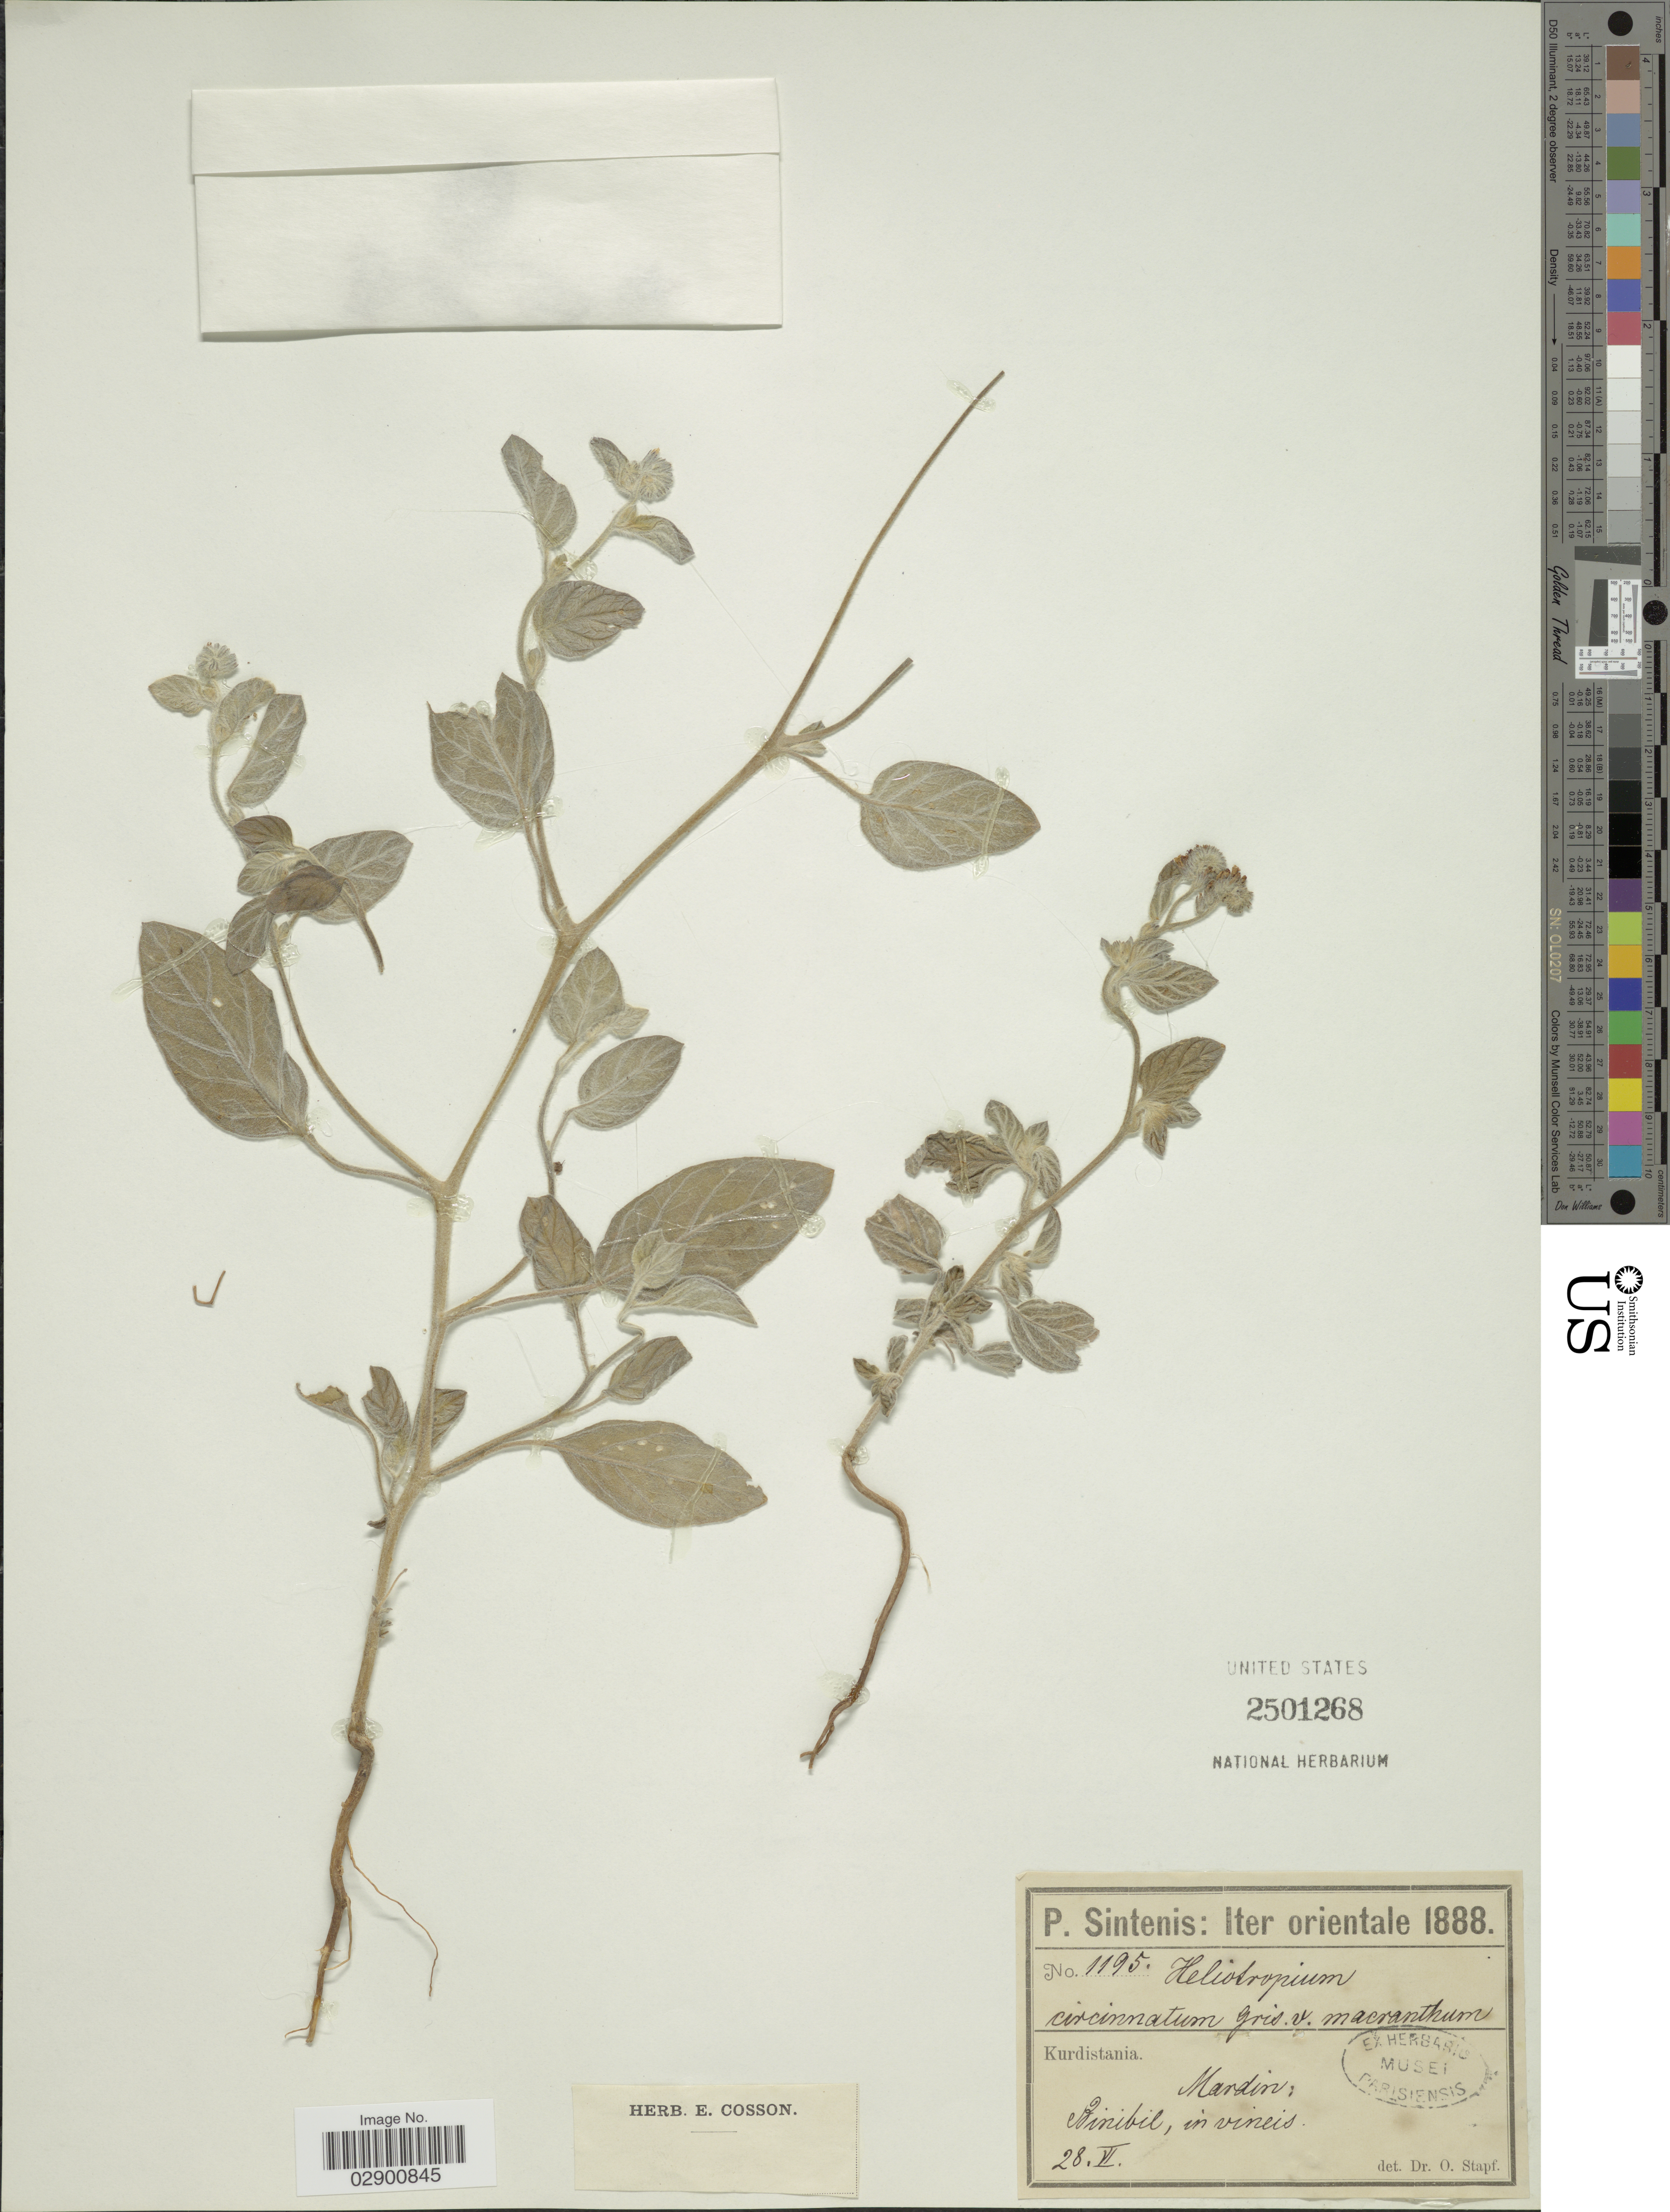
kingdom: Plantae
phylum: Tracheophyta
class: Magnoliopsida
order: Boraginales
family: Heliotropiaceae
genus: Heliotropium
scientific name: Heliotropium circinatum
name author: Griseb.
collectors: P. Sintenis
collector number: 1195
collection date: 1888-06-28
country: Turkey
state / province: Mardin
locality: Kurdistania. Mardin: Binibil, in vineis.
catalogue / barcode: US 2501268